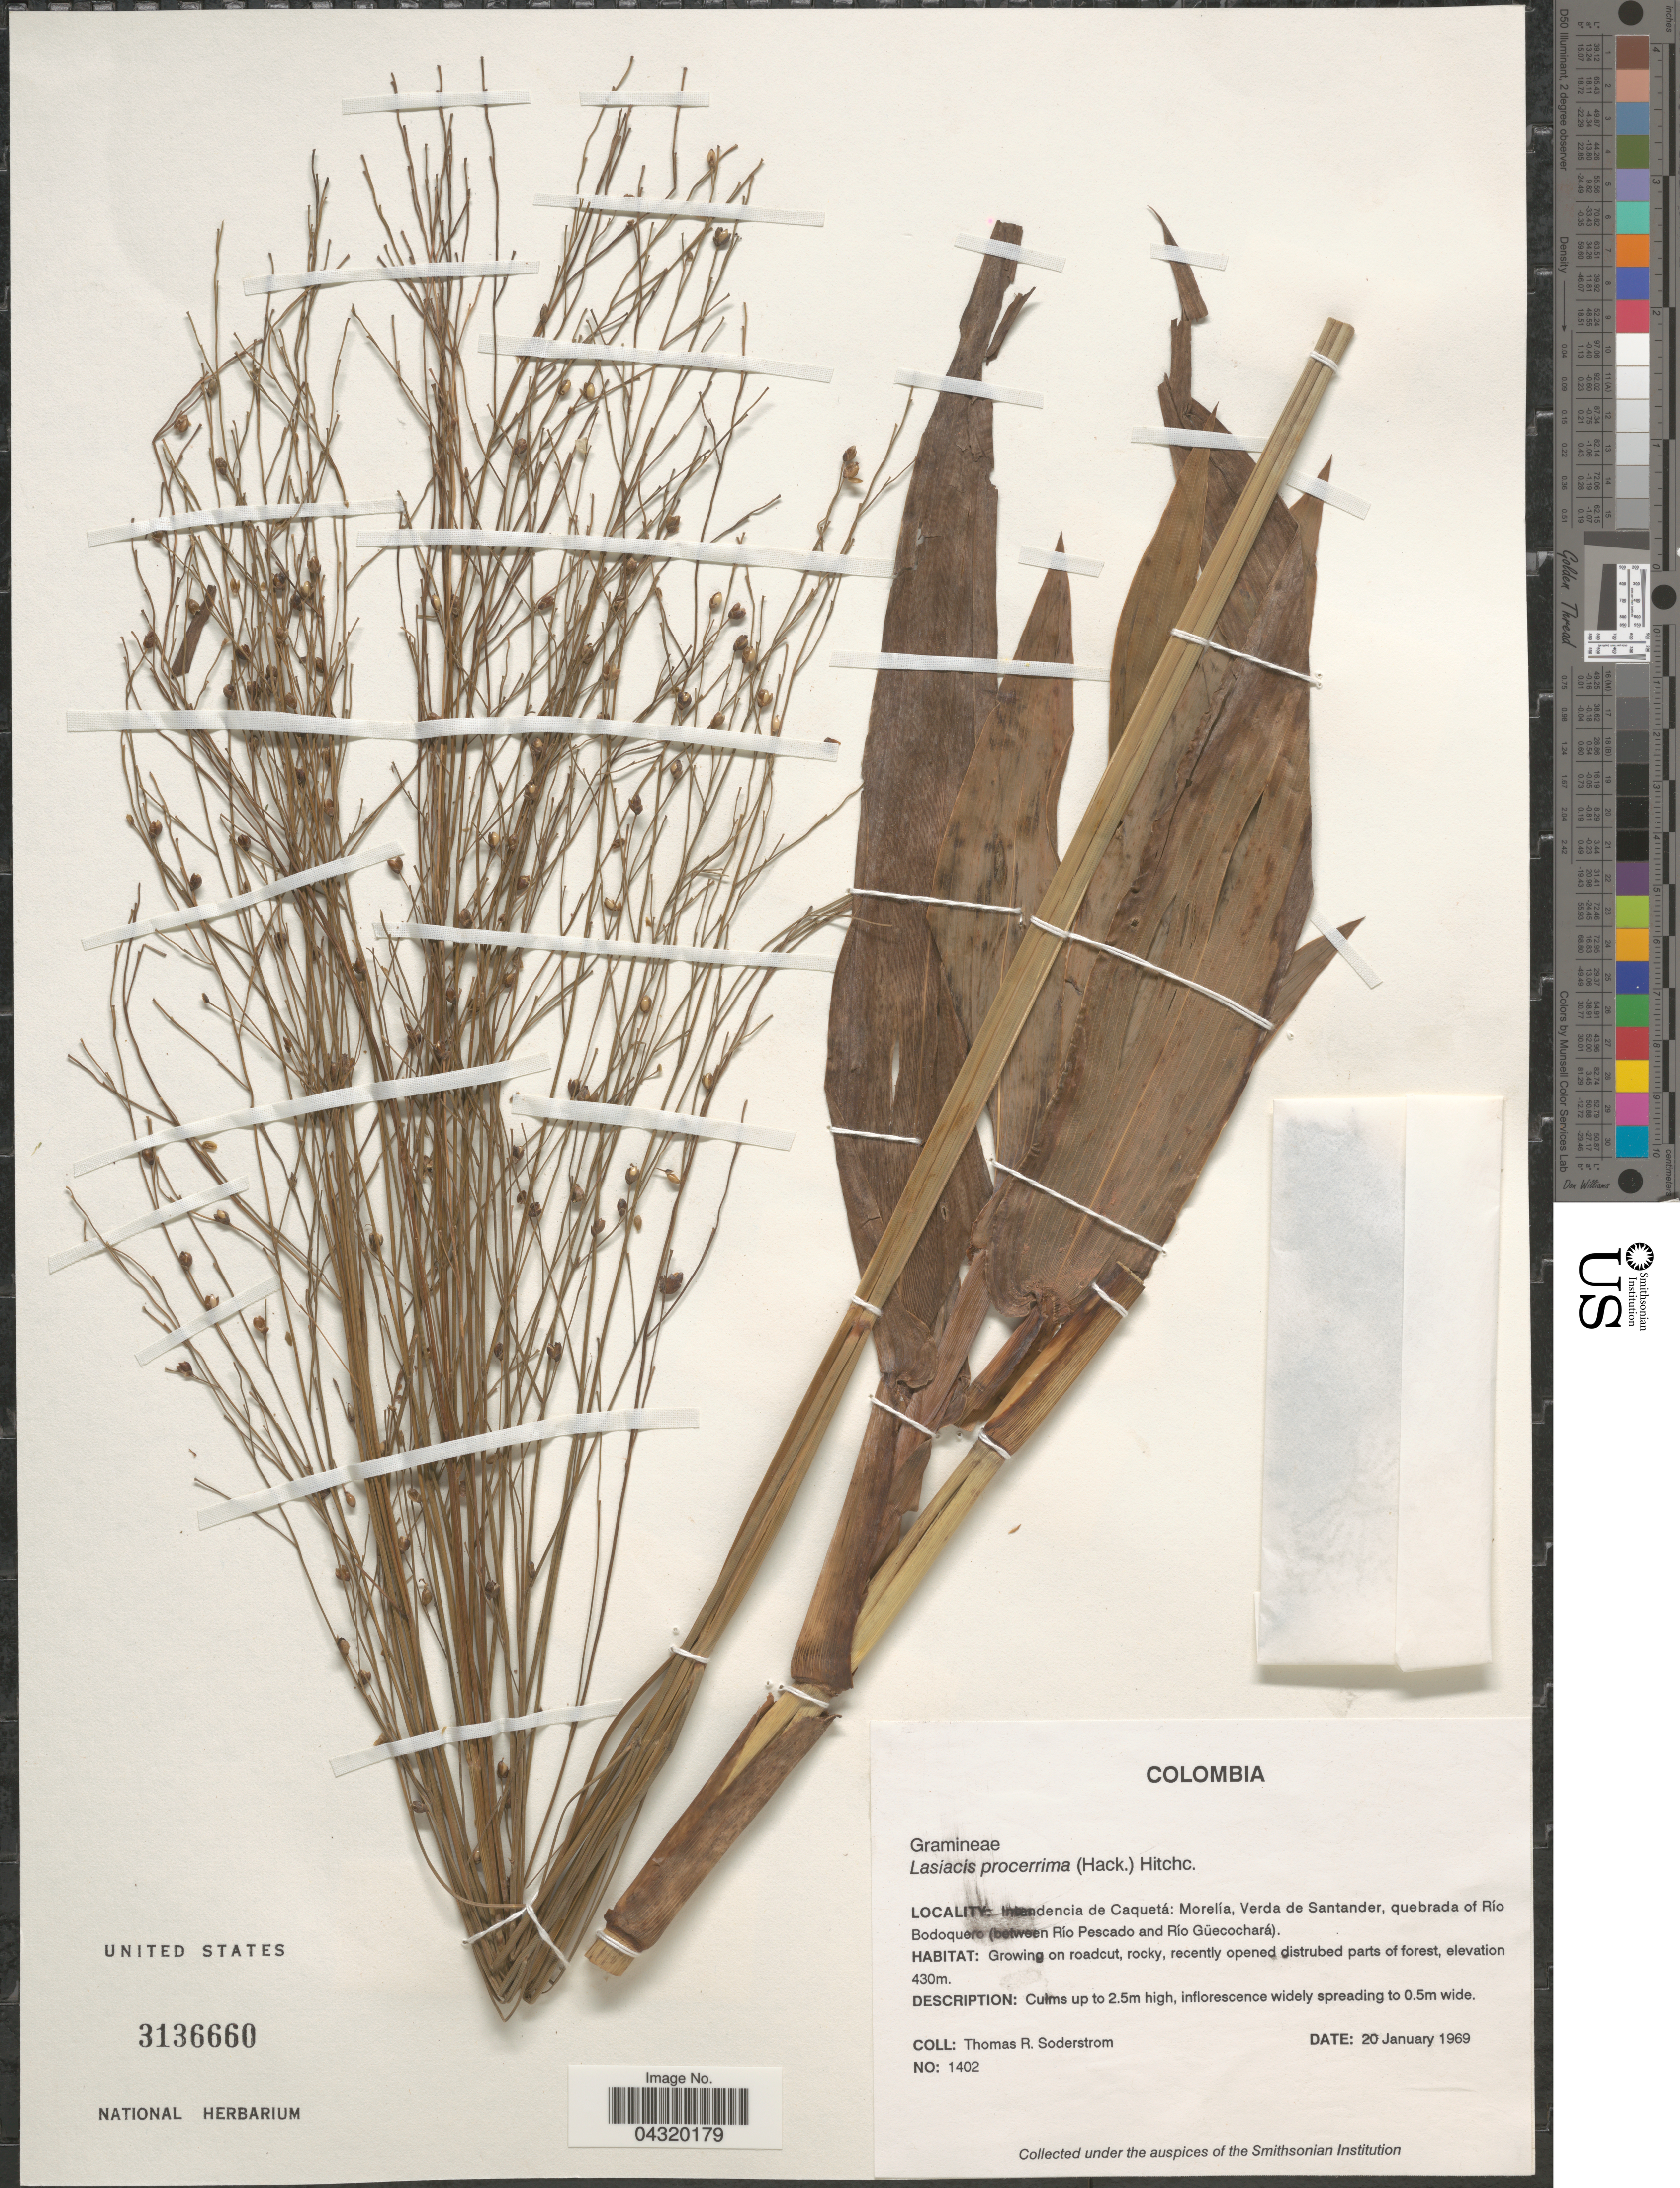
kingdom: Plantae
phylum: Tracheophyta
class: Liliopsida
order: Poales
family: Poaceae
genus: Lasiacis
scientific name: Lasiacis procerrima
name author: (Hack.) Hitchc.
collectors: T. R. Soderstrom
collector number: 1402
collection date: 1969-01-20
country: Colombia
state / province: Caquetá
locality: Intendencia de Cauetá: Morelía, Verda de Santander, quebrada of Río Bodoquero (between Río Pescado and Río Güecochará).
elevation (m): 430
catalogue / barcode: US 3136660